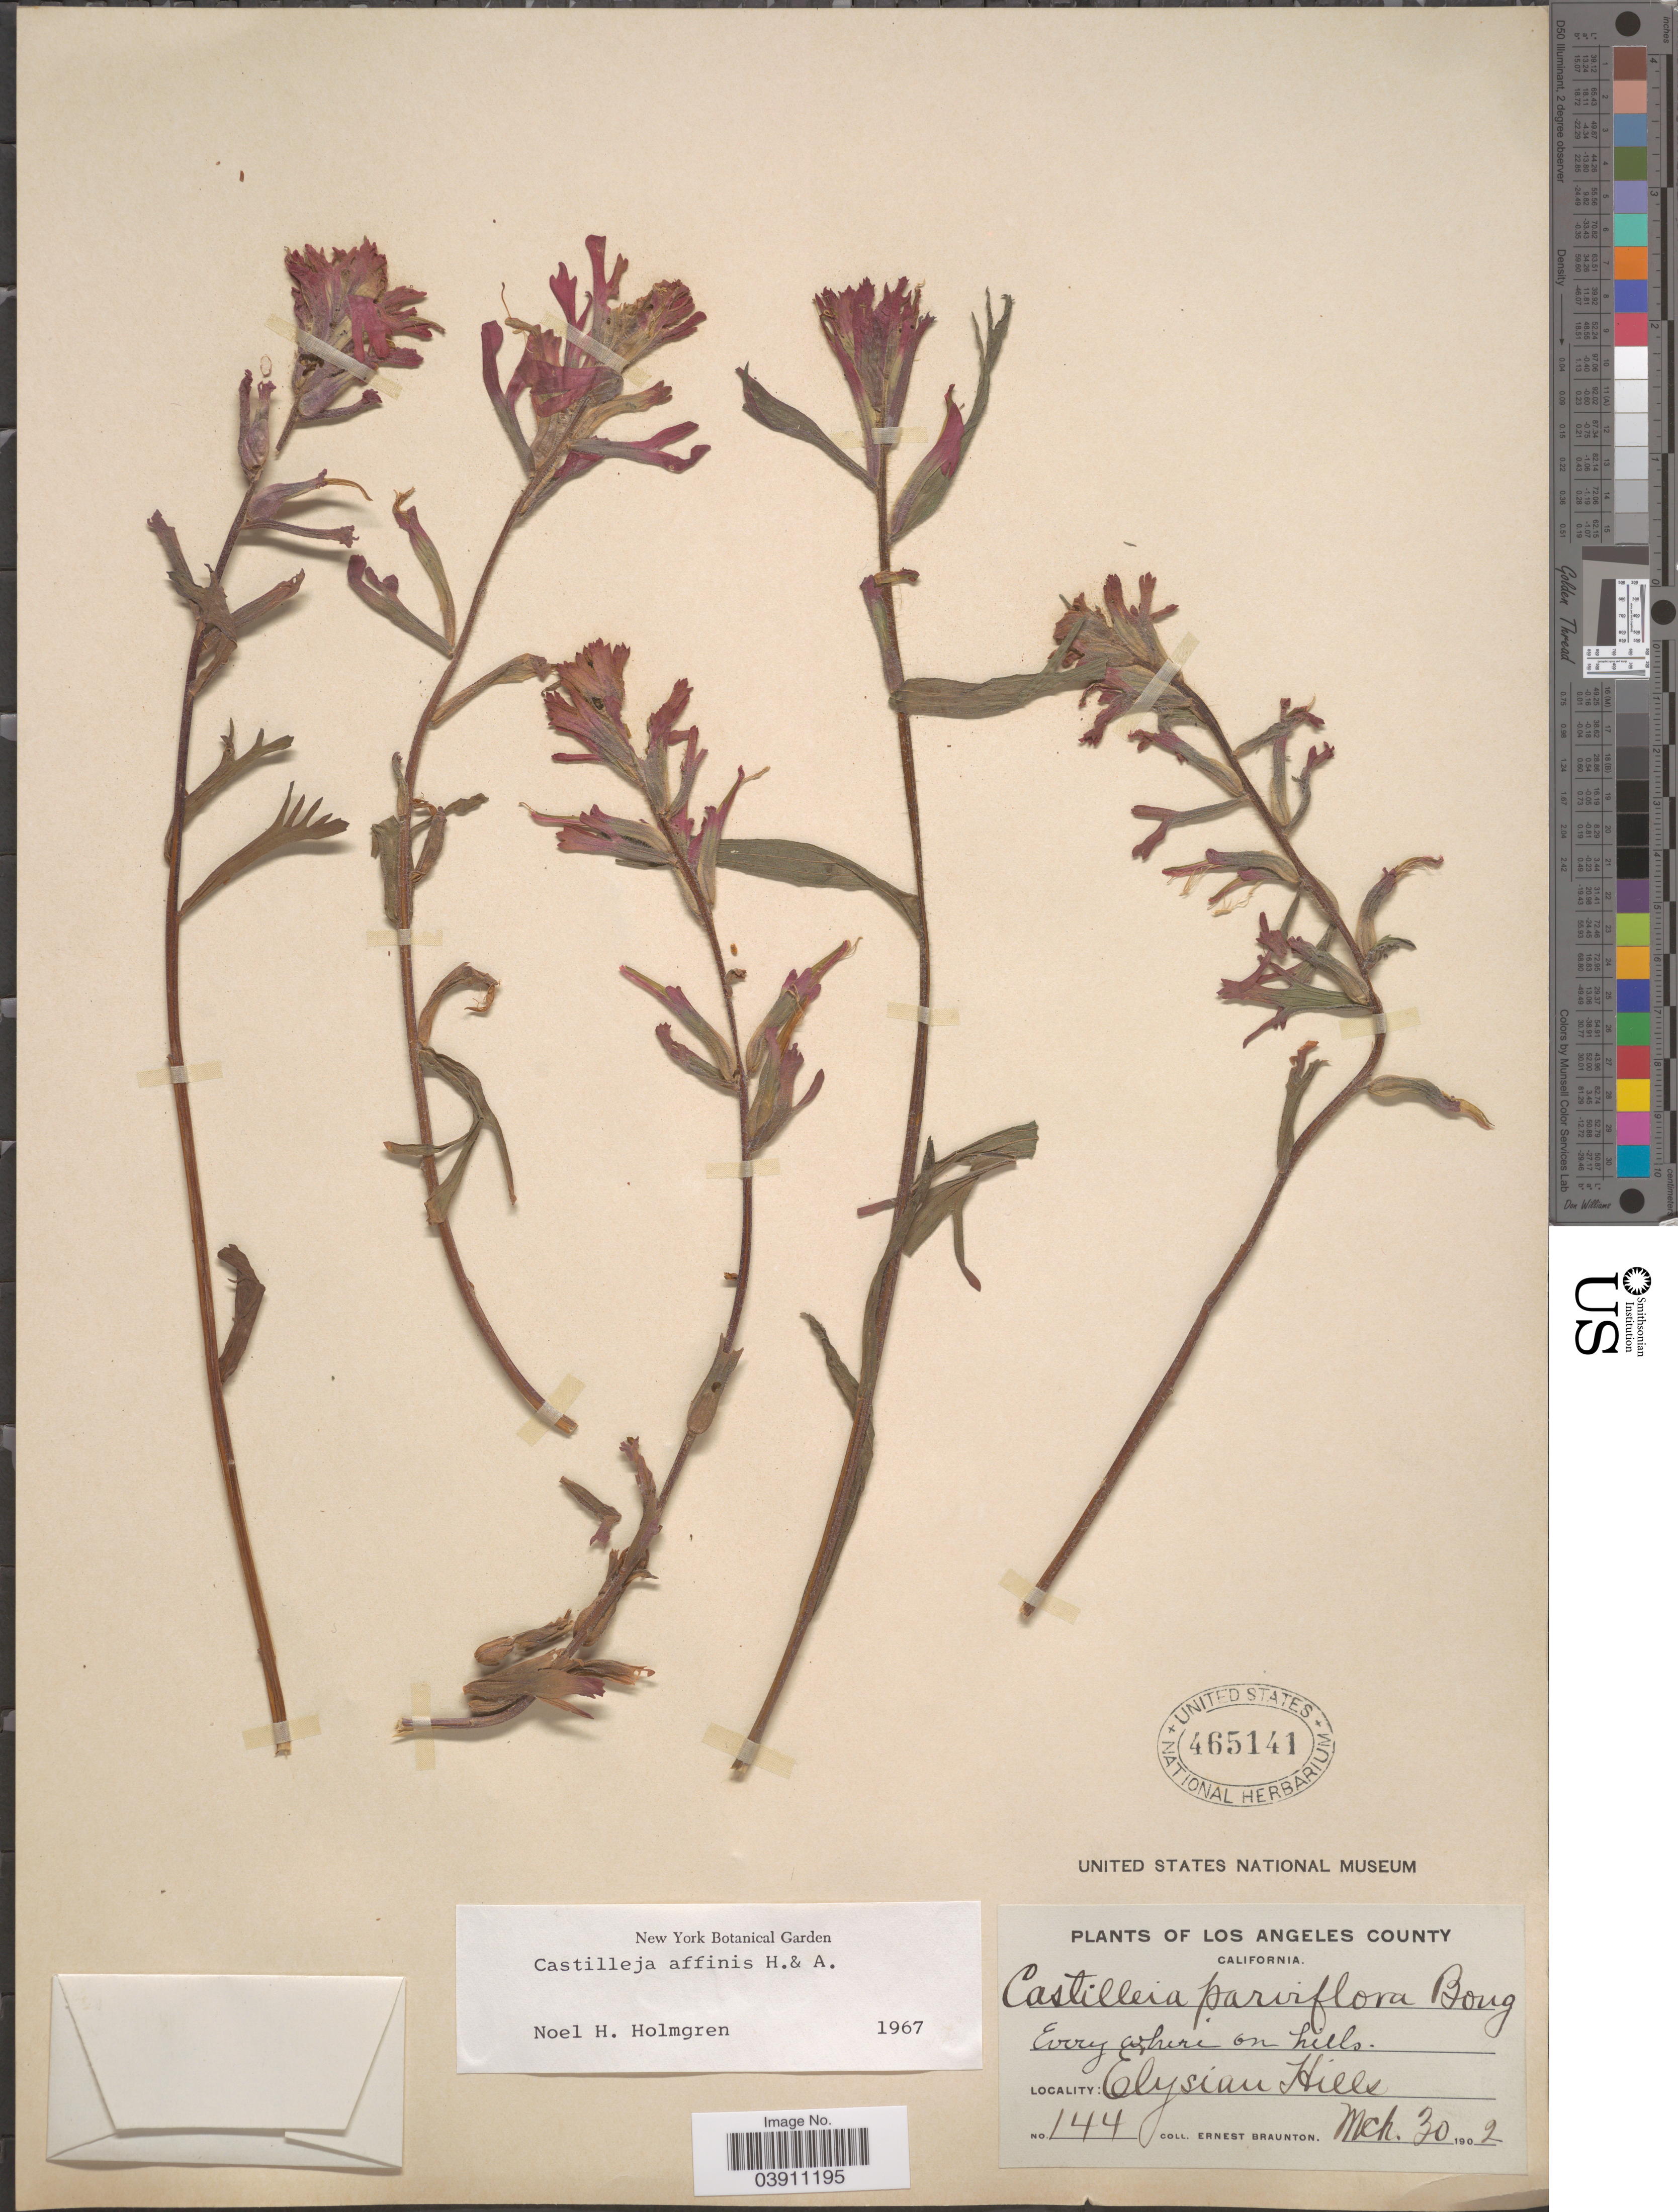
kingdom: Plantae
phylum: Tracheophyta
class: Magnoliopsida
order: Lamiales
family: Orobanchaceae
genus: Castilleja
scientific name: Castilleja affinis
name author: Hook. & Arn.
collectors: E. Braunton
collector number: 144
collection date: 1902-03-30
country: United States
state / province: California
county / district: Los Angeles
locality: Los Angeles County. Every where on hills. Elysian Hills.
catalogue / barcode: US 465141